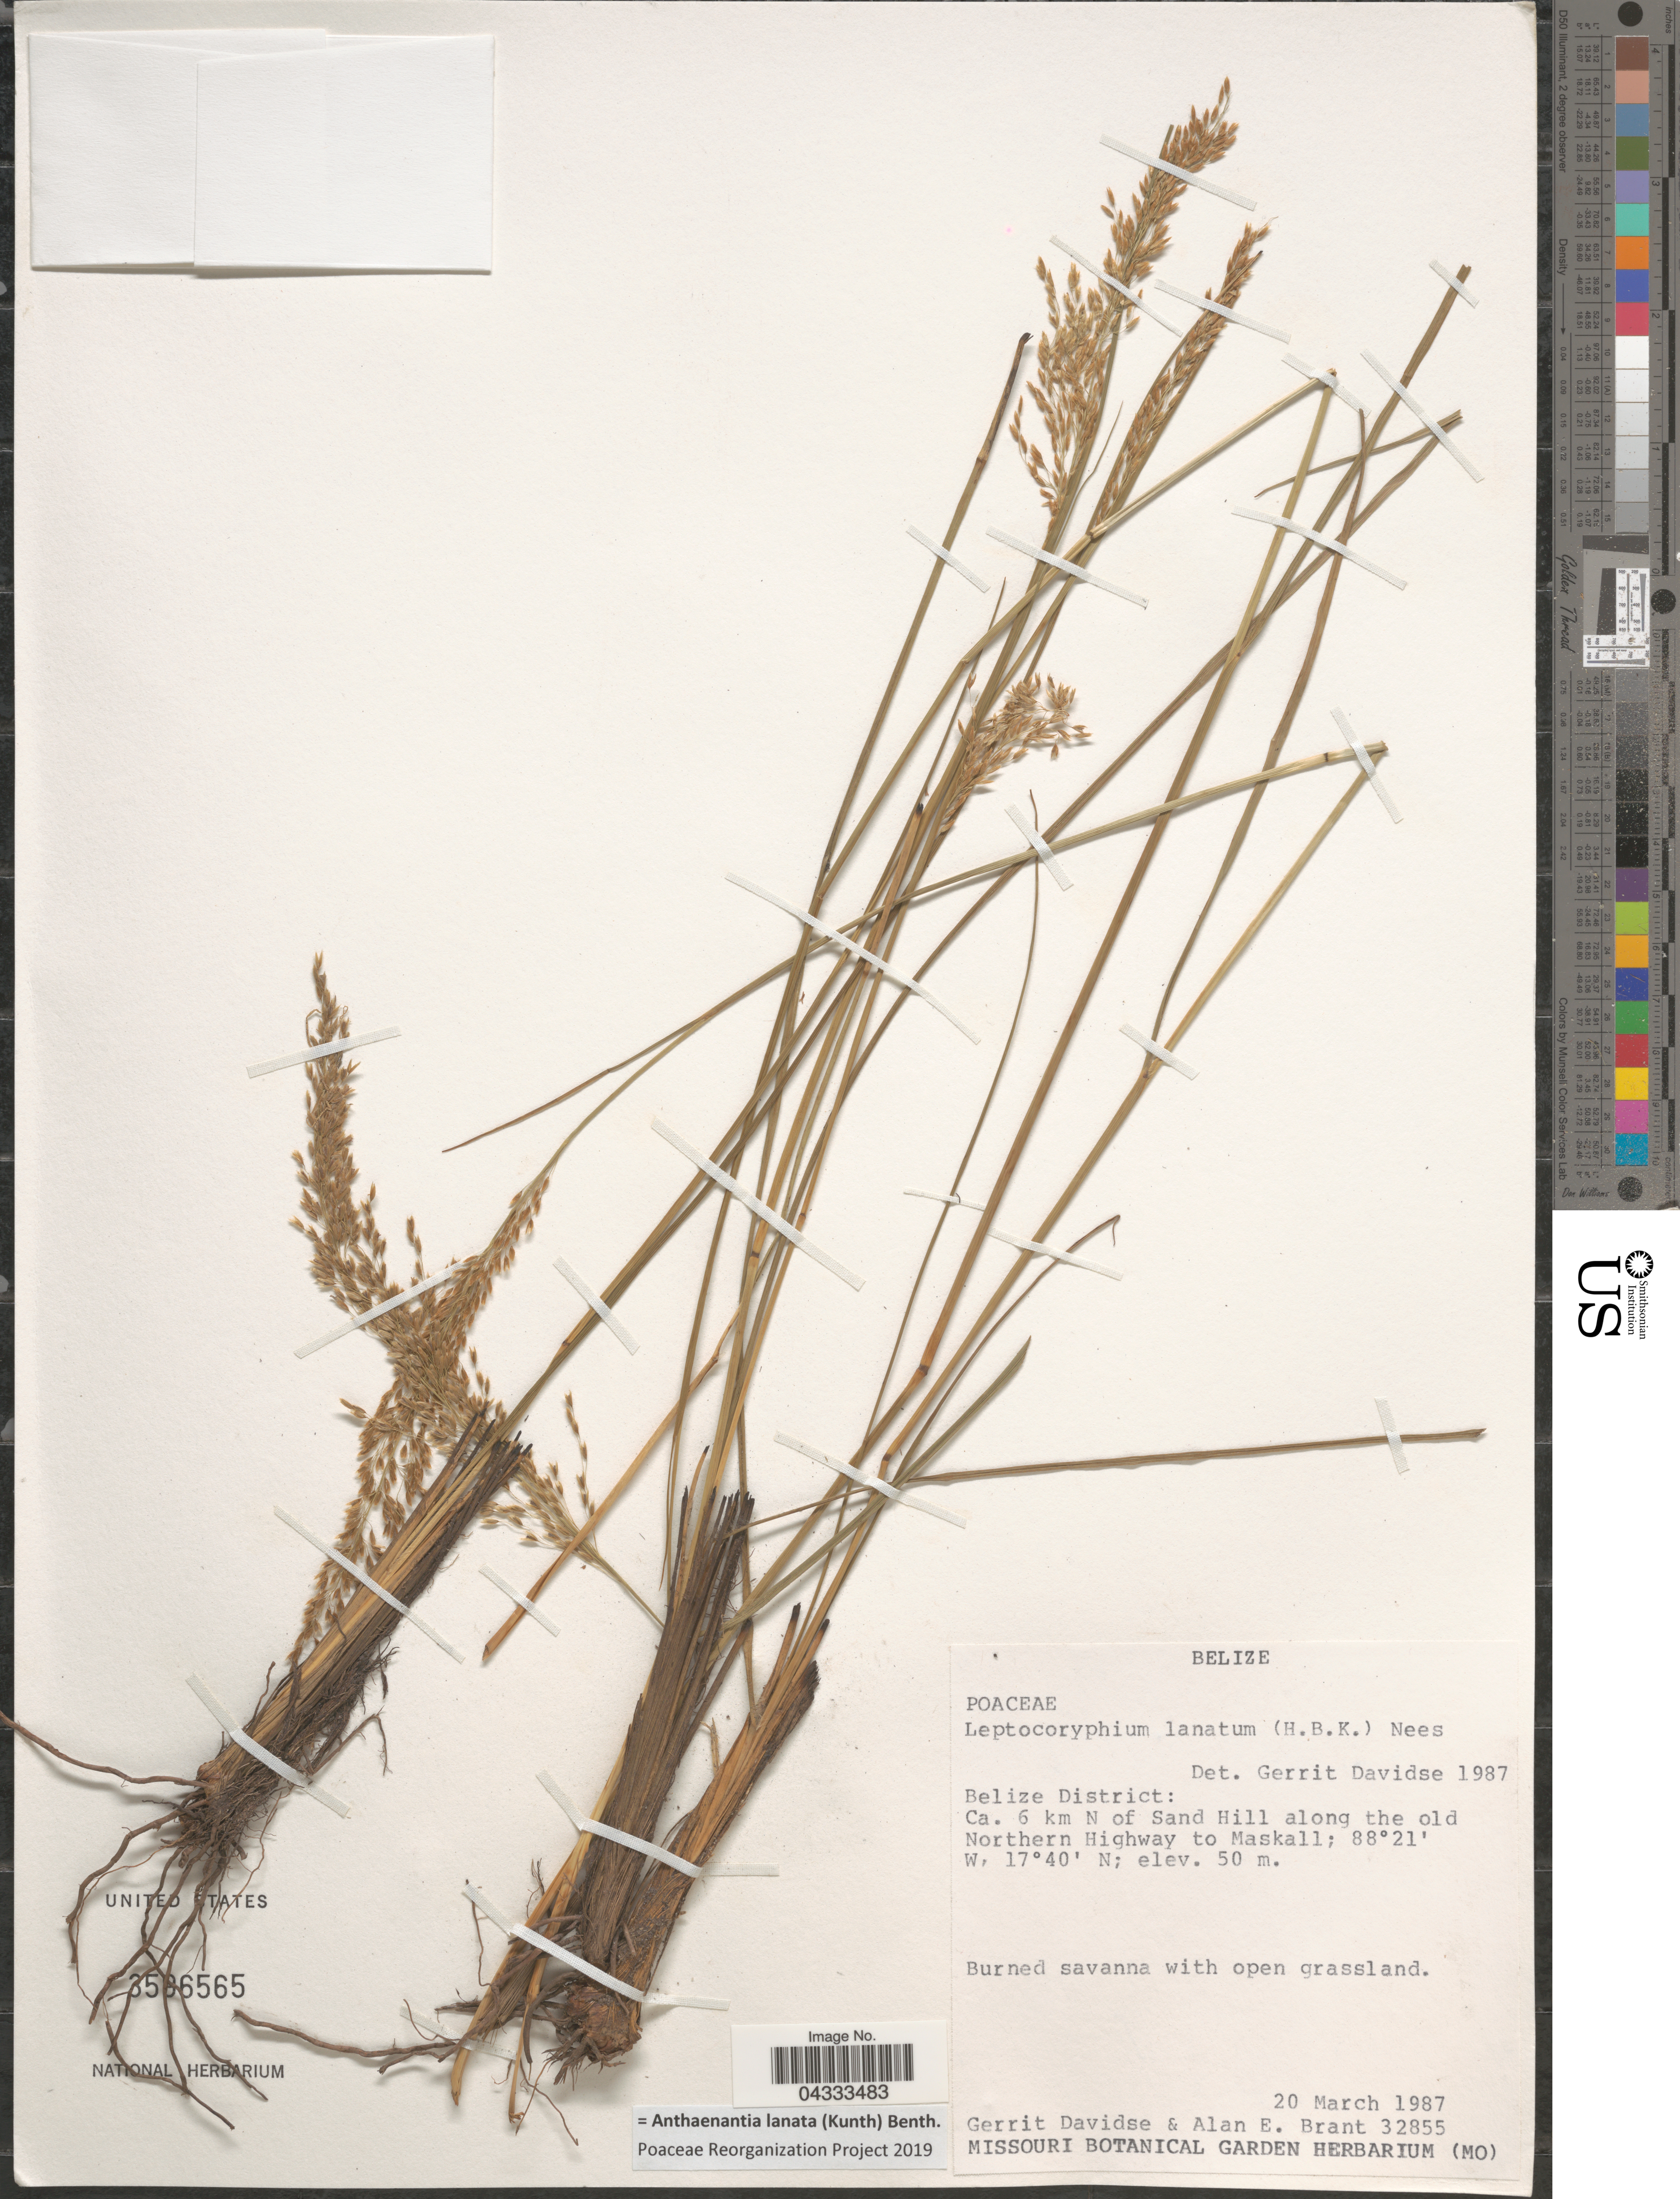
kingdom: Plantae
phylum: Tracheophyta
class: Liliopsida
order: Poales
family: Poaceae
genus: Anthaenantia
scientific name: Anthaenantia lanata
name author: (Kunth) Benth.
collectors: G. Davidse & A. Brant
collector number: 32855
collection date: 1987-03-20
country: Belize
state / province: Belize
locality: Belize District: Ca. 6 km N of Sand Hill along the old Northern Highway to Maskall.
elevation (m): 50